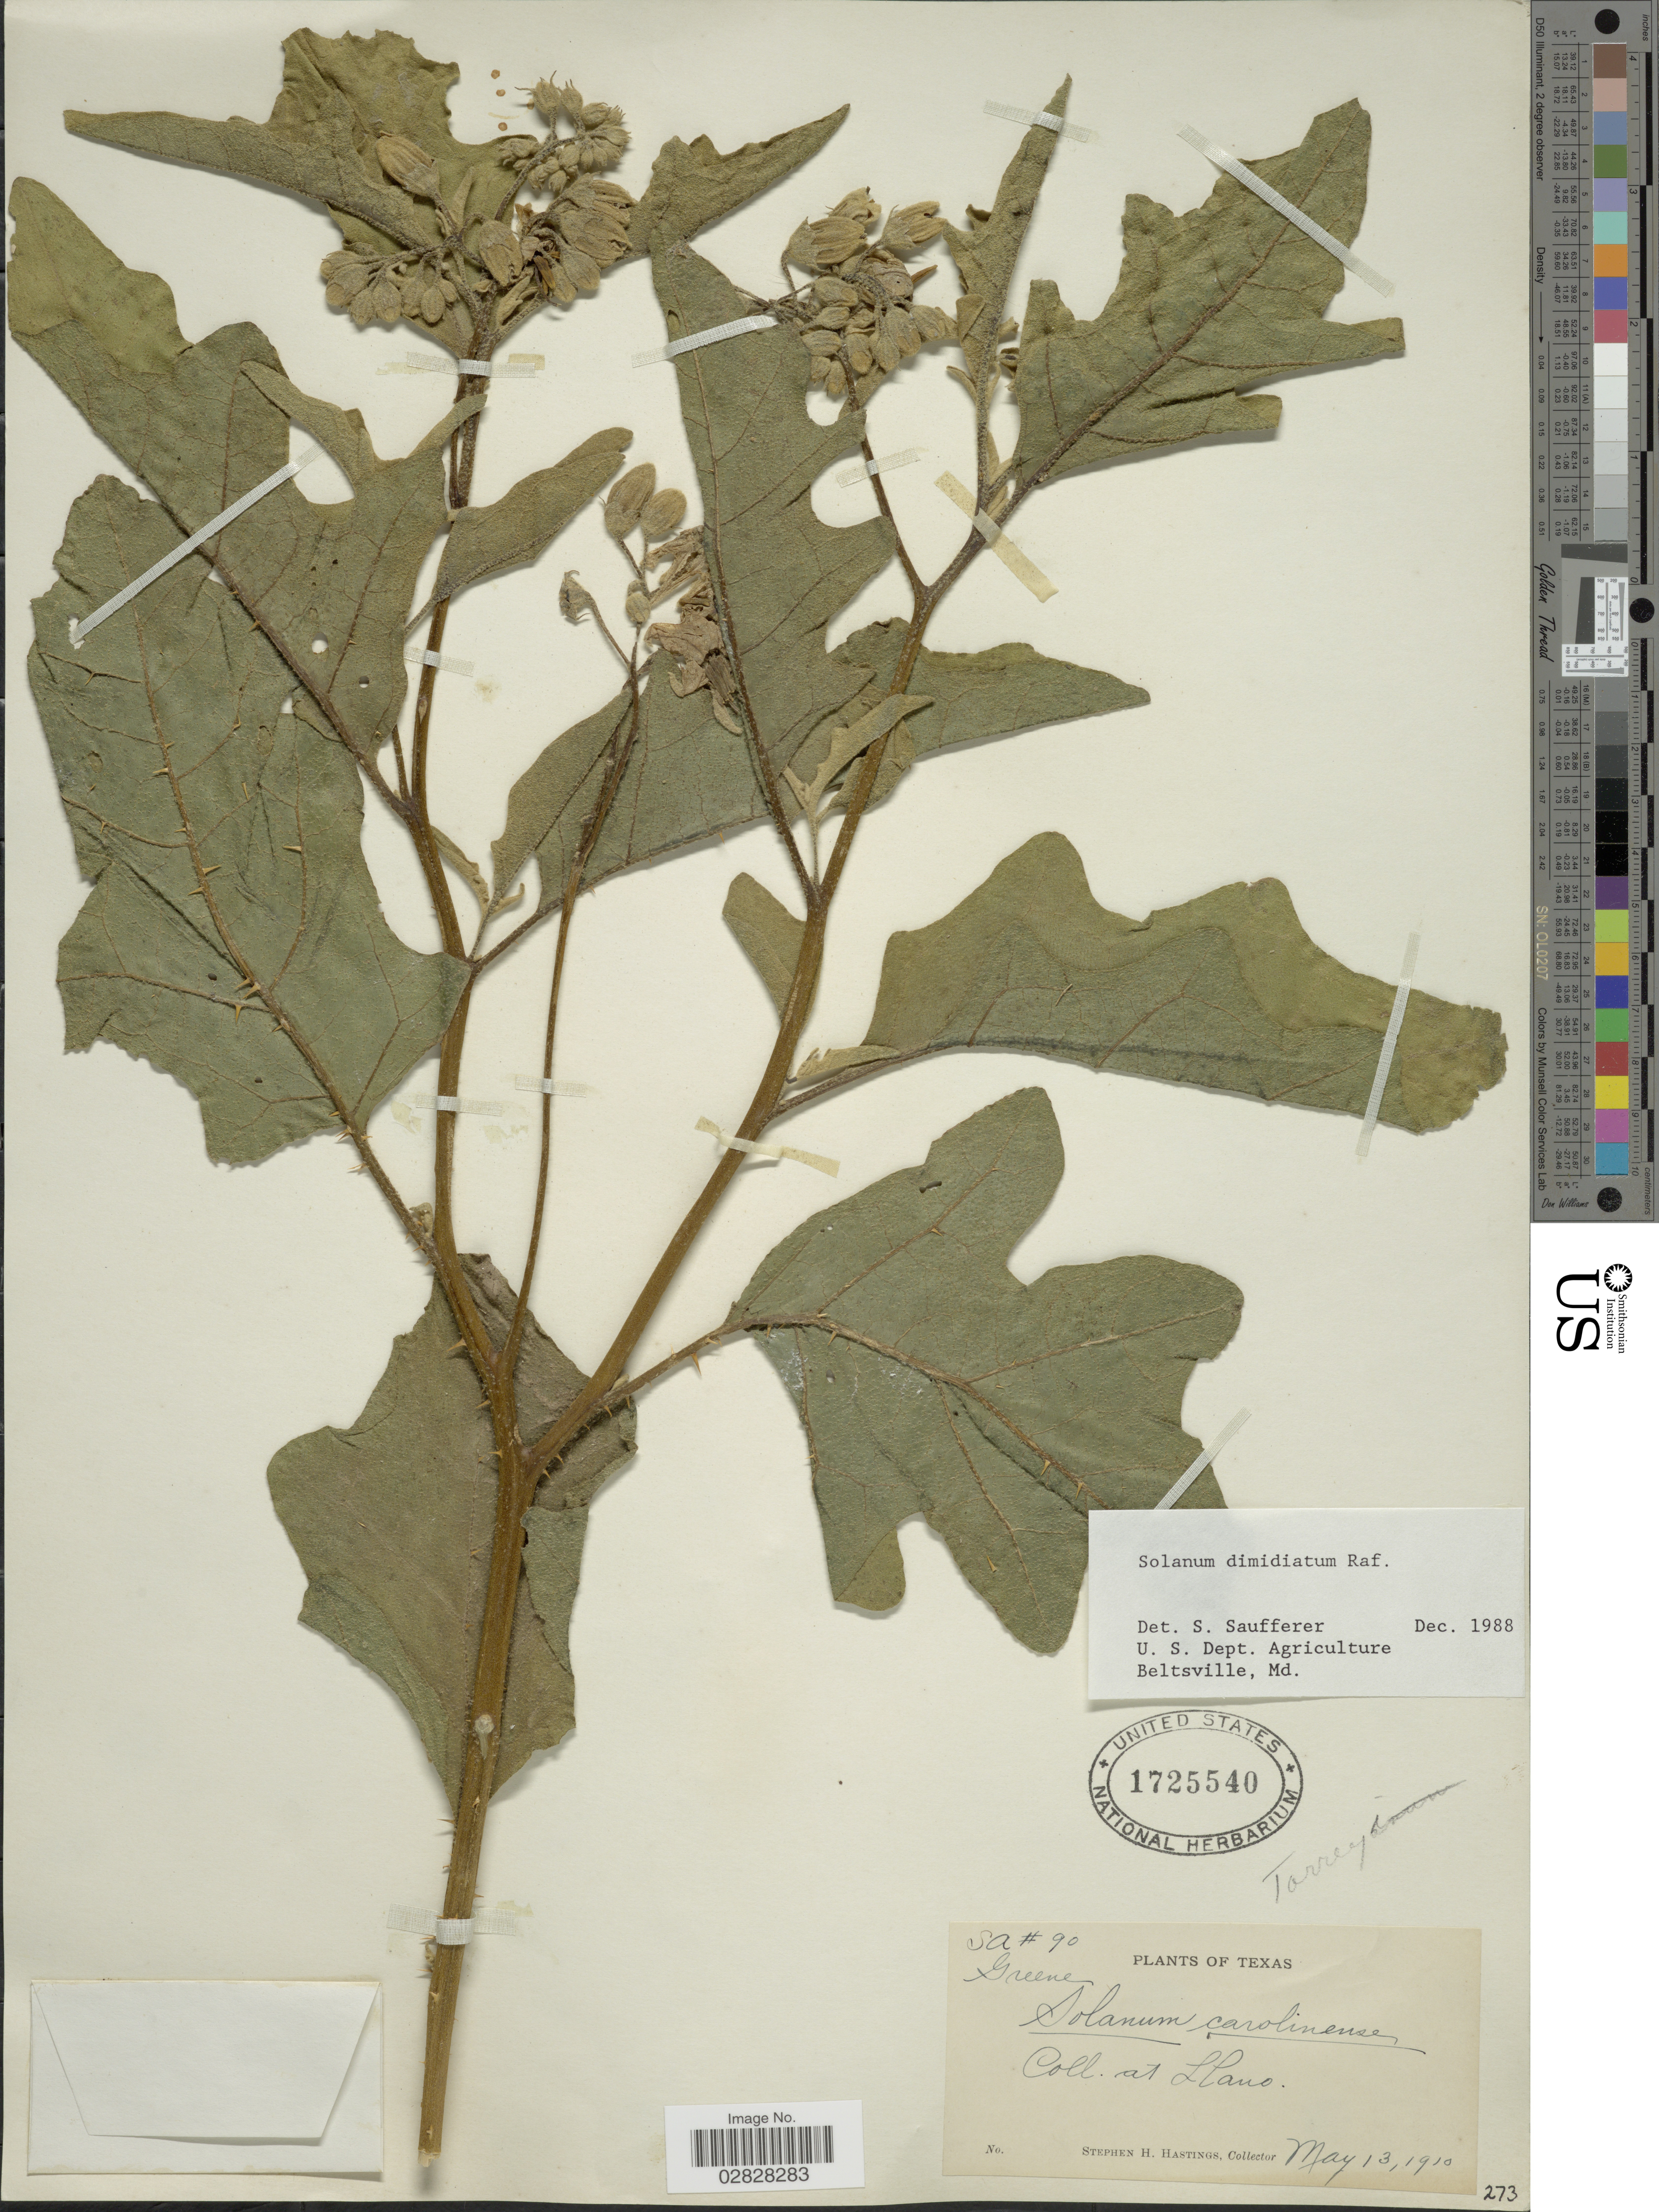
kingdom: Plantae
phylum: Tracheophyta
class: Magnoliopsida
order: Solanales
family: Solanaceae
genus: Solanum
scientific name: Solanum dimidiatum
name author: Raf.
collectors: S. Hastings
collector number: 90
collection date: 1910-05-13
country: United States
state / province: Texas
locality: Llano.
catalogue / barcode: US 1725540